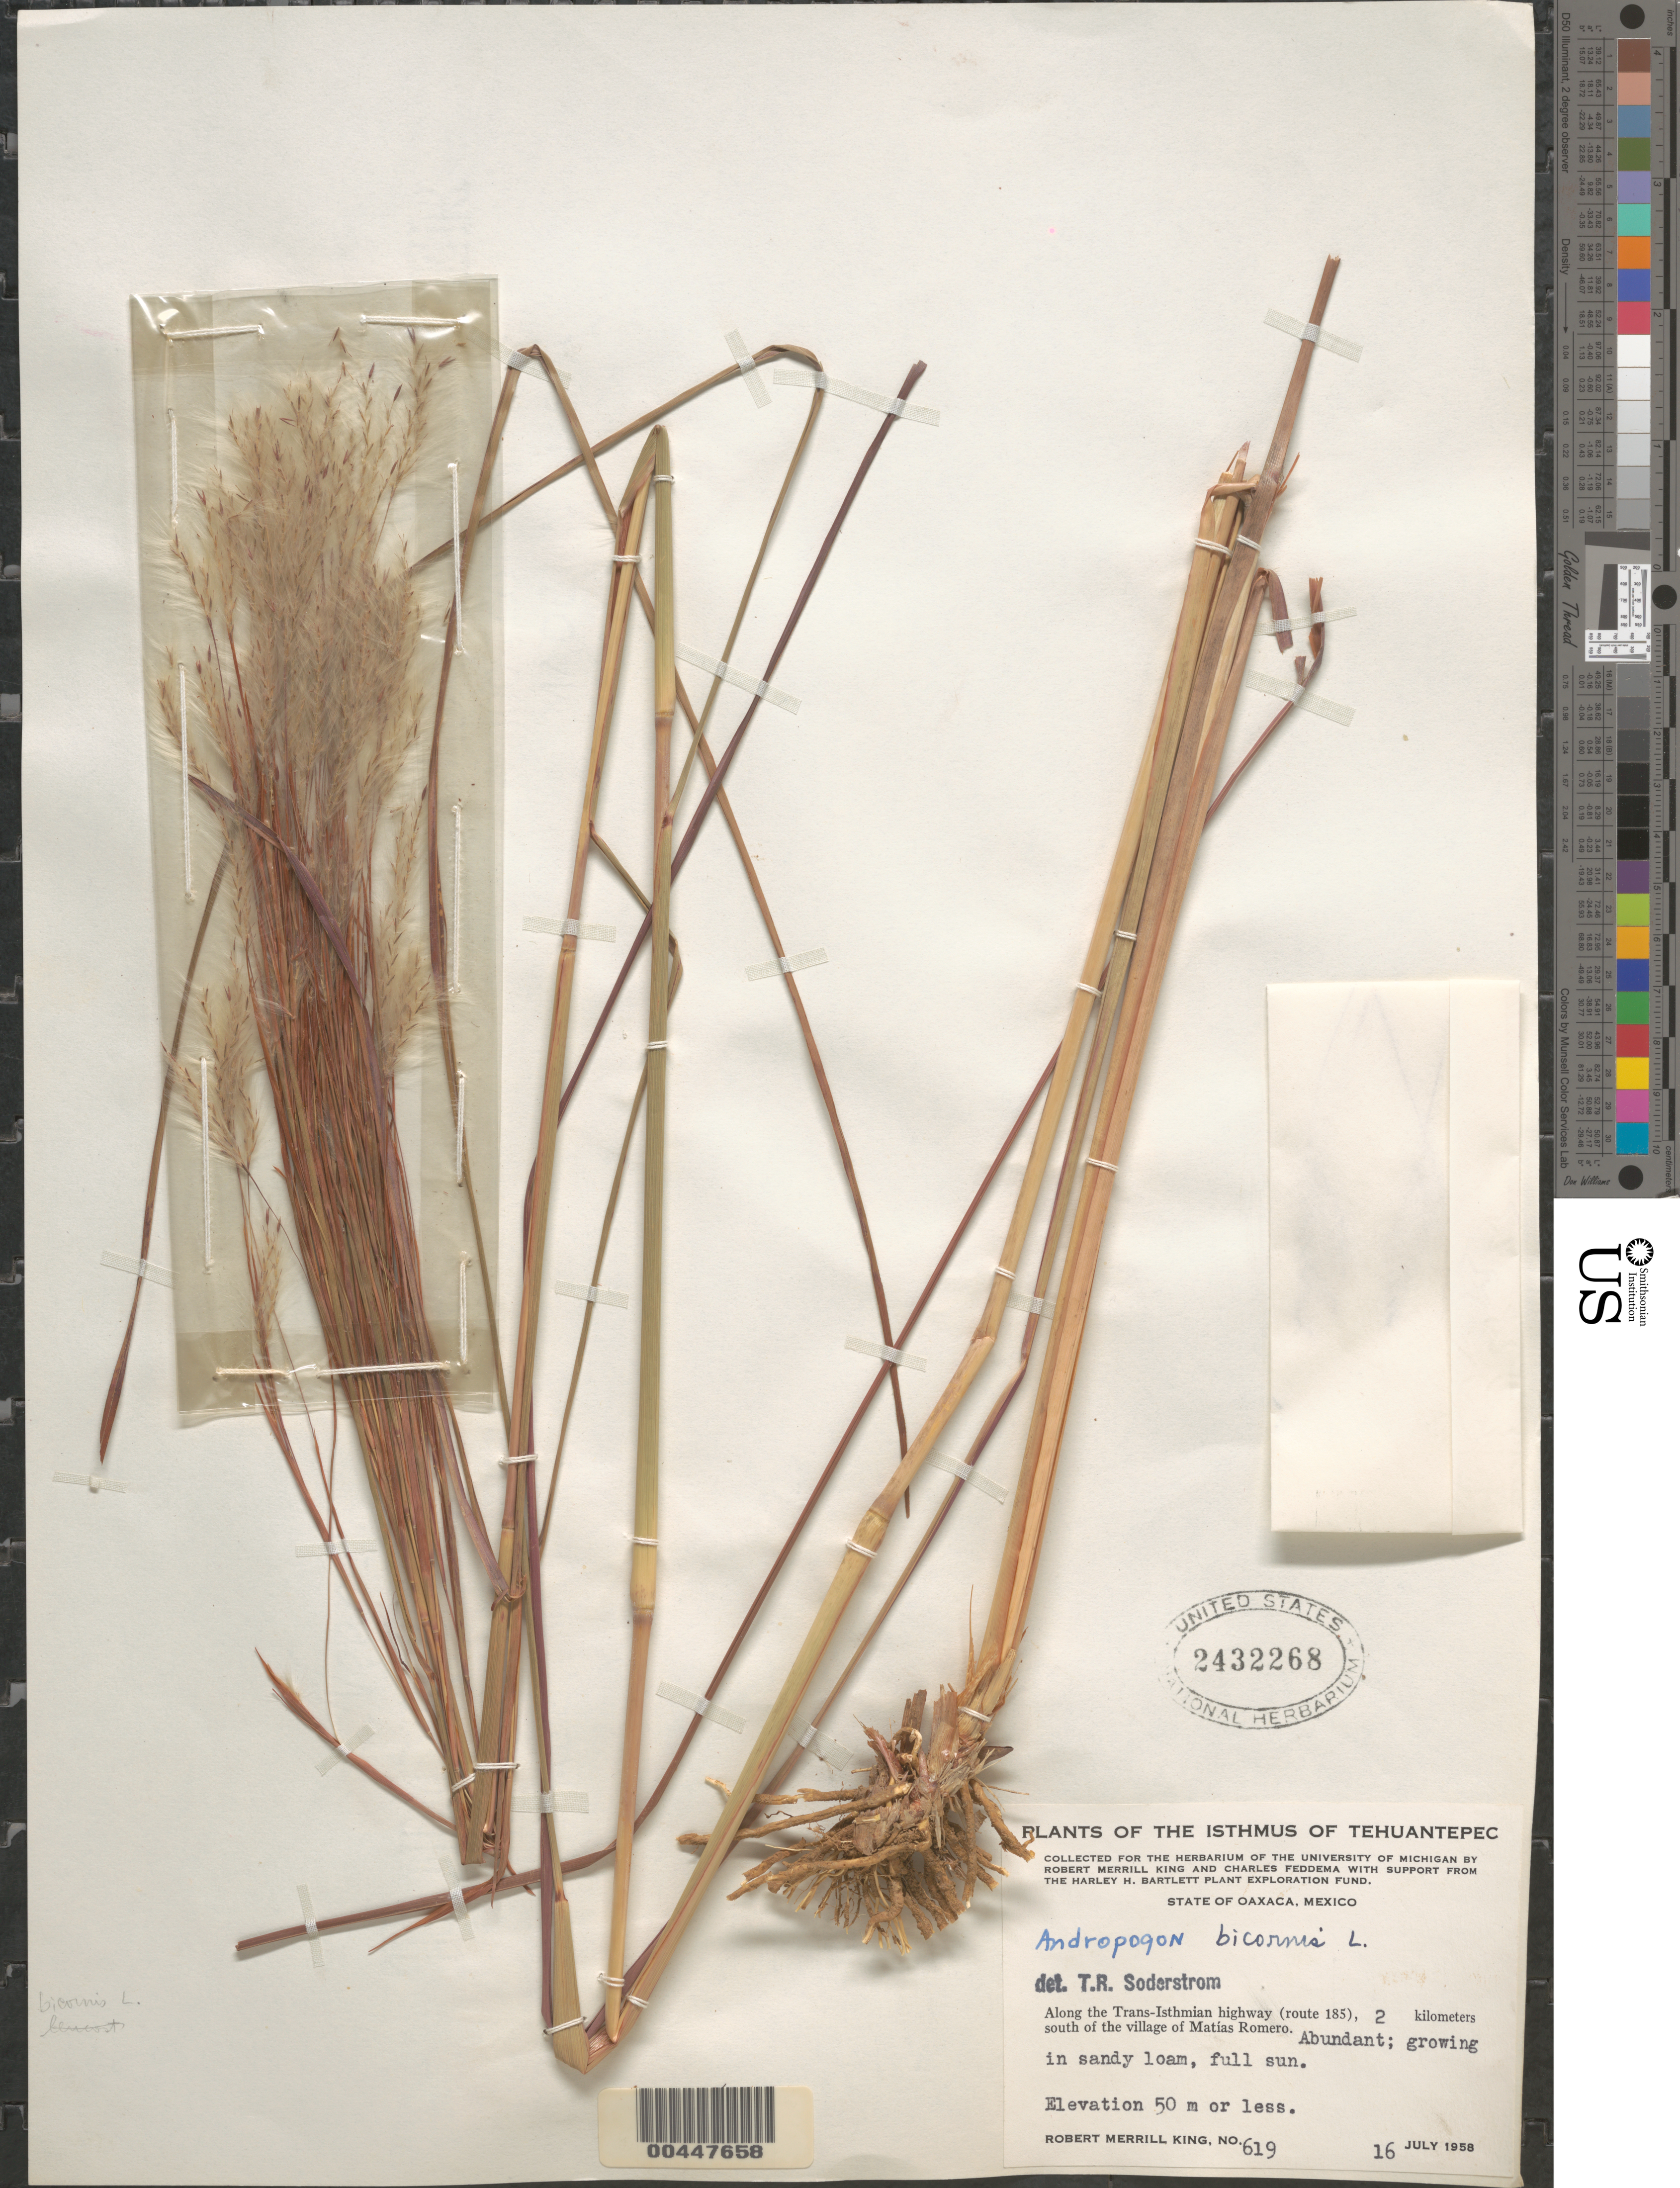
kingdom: Plantae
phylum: Tracheophyta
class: Liliopsida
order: Poales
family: Poaceae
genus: Andropogon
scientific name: Andropogon bicornis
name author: L.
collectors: R. M. King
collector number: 619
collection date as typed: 16 Jul 1958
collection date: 1958-07-16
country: Mexico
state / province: Oaxaca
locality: the Isthmus of Tehuantepec, along the Trans-Isthmian highway (route 185), 2 km S of the village of Matías Romero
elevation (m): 0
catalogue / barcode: US 2432268